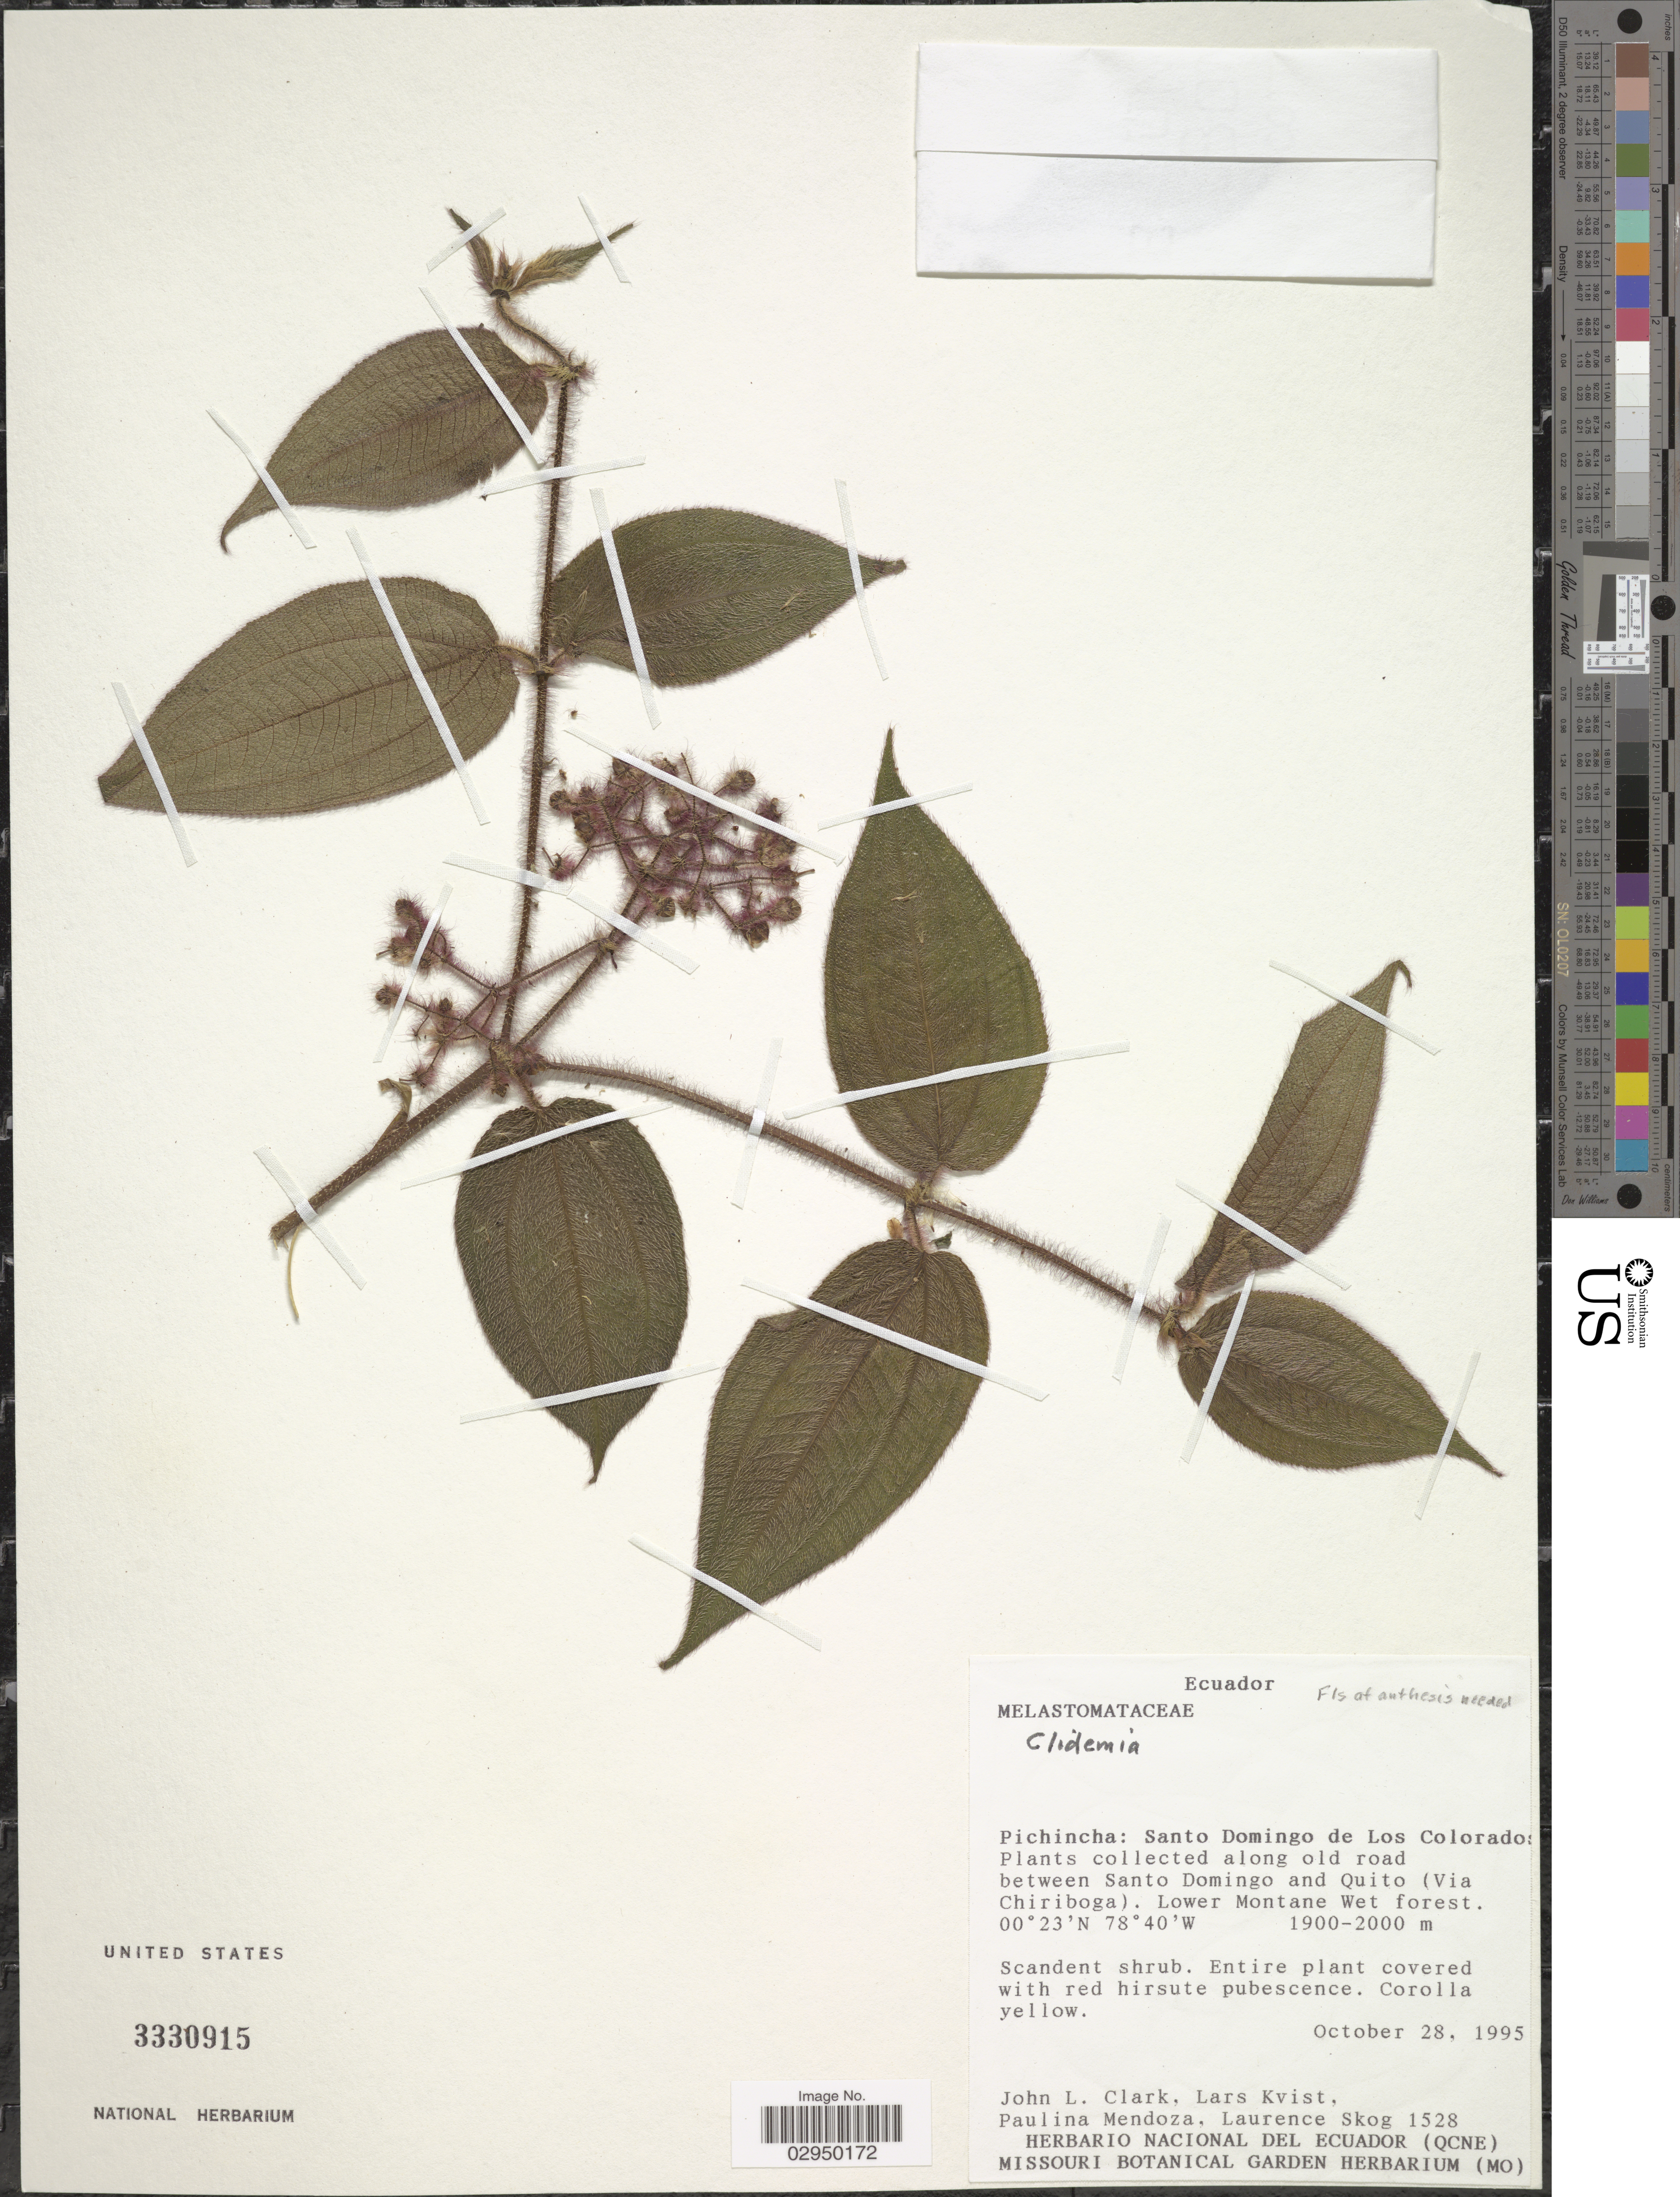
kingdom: Plantae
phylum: Tracheophyta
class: Magnoliopsida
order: Myrtales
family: Melastomataceae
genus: Clidemia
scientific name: Clidemia sp.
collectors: J. L. Clark, L. P. Kvist, P. Mendoza & L. E. Skog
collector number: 1528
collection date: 1995-10-28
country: Ecuador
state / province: Pichincha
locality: Santo Domingo de Los Colorados. Along old road between Santo Domingo and Quito (Via Chiriboga).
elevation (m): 1900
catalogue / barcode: US 3330915